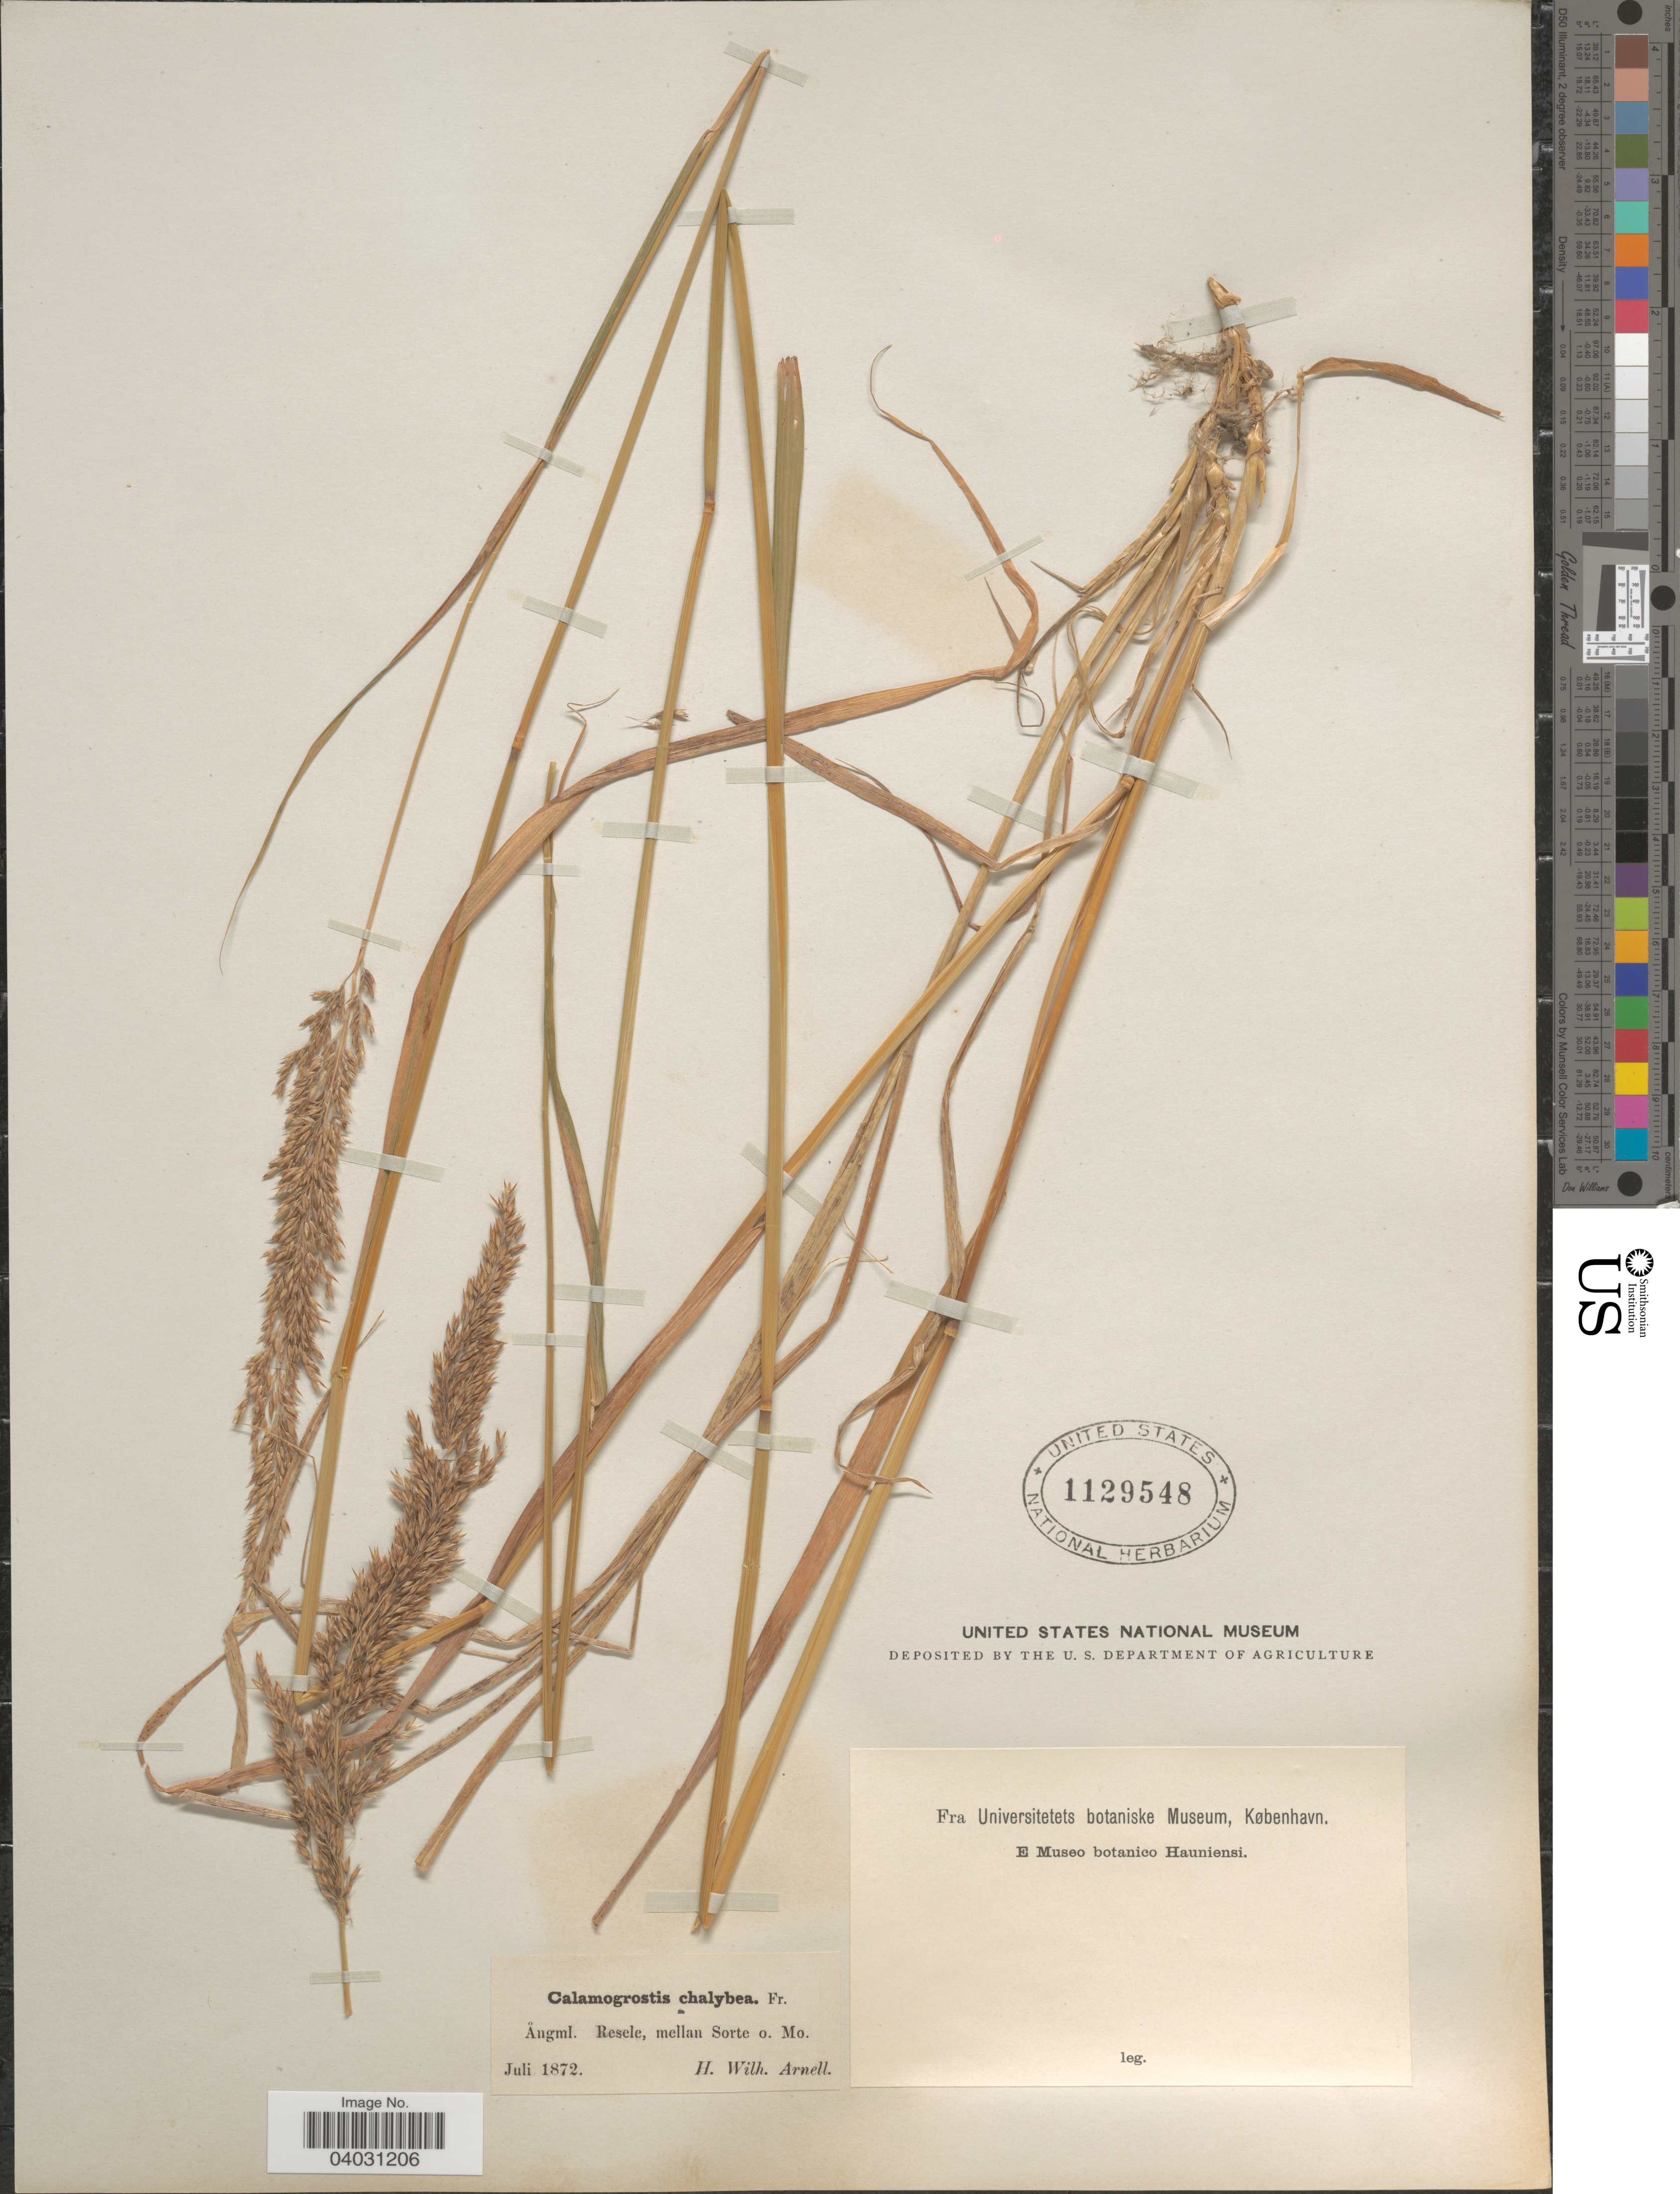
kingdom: Plantae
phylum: Tracheophyta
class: Liliopsida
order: Poales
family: Poaceae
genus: Calamagrostis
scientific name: Calamagrostis chalybaea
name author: Fr. a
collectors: H. W. Arnell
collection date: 1872-07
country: Sweden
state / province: Västernorrland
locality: Ångml. Resele, mellan Sorte o. Mo.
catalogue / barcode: US 1129548